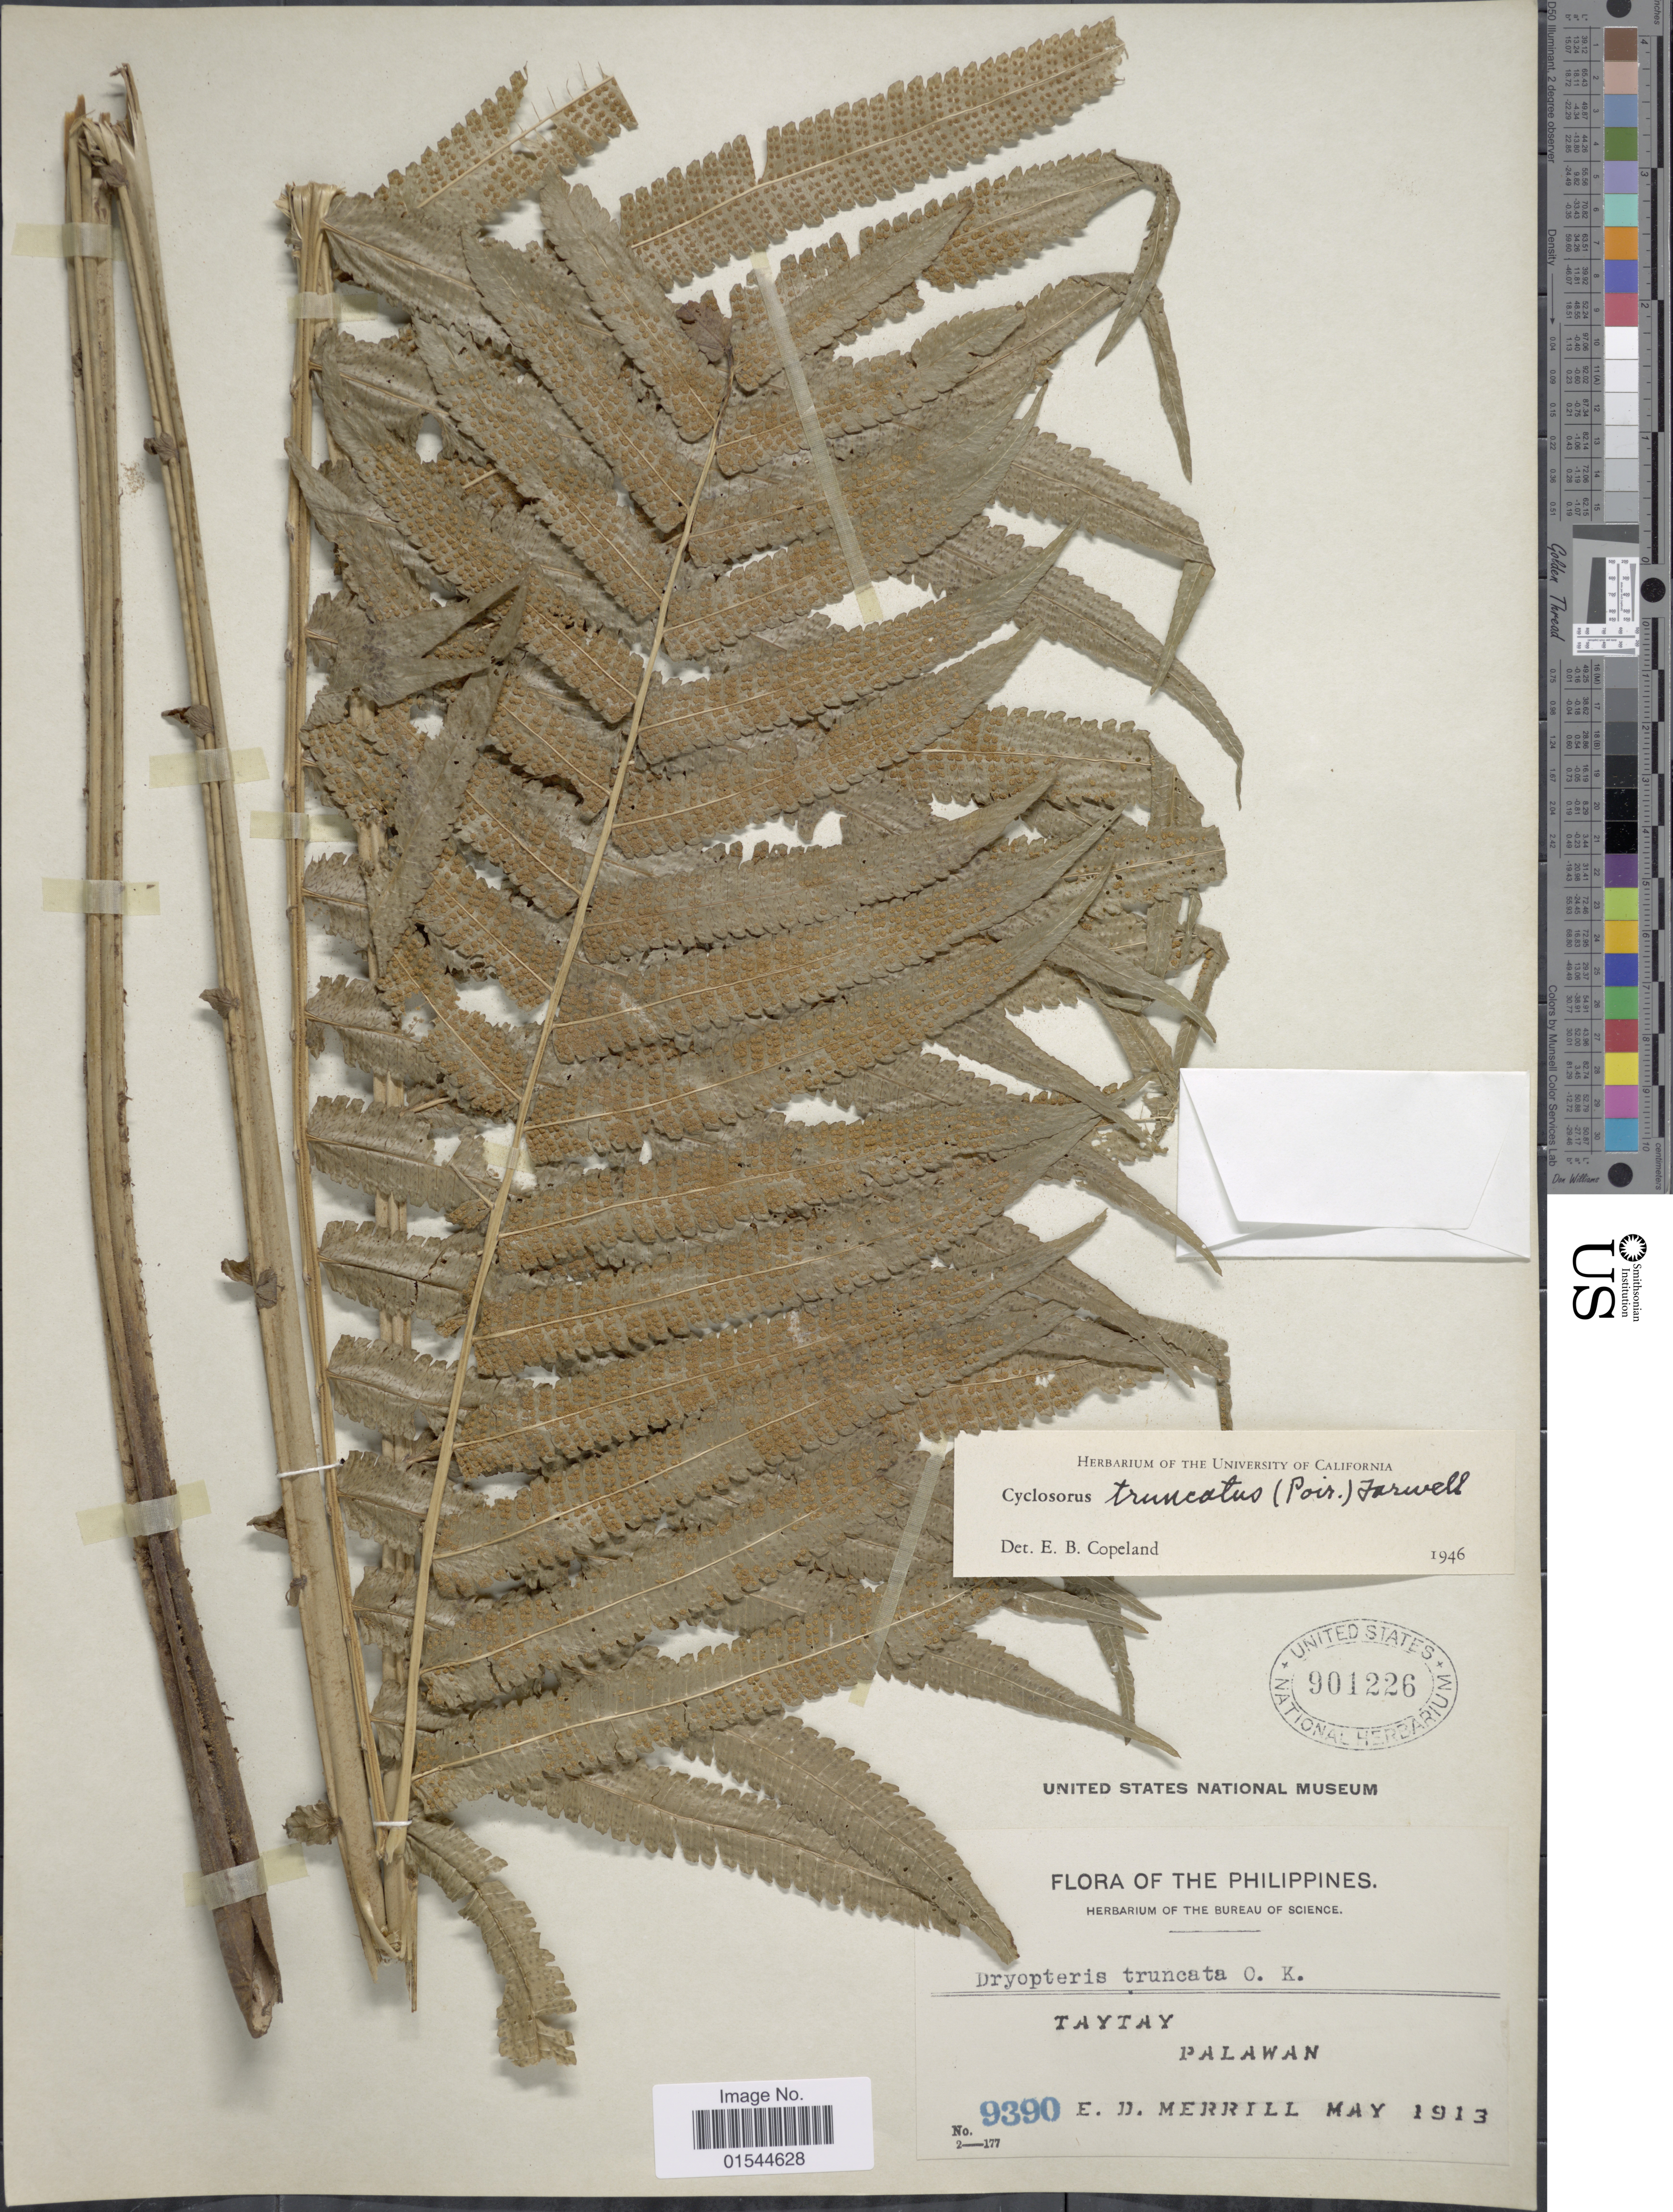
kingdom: Plantae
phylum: Tracheophyta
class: Polypodiopsida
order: Polypodiales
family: Thelypteridaceae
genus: Pneumatopteris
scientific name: Pneumatopteris truncata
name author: (Poir.) Holttum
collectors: E. D. Merrill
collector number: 9390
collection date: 1913-05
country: Philippines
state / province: Mimaropa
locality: Taytay, Palawan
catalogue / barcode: US 901226